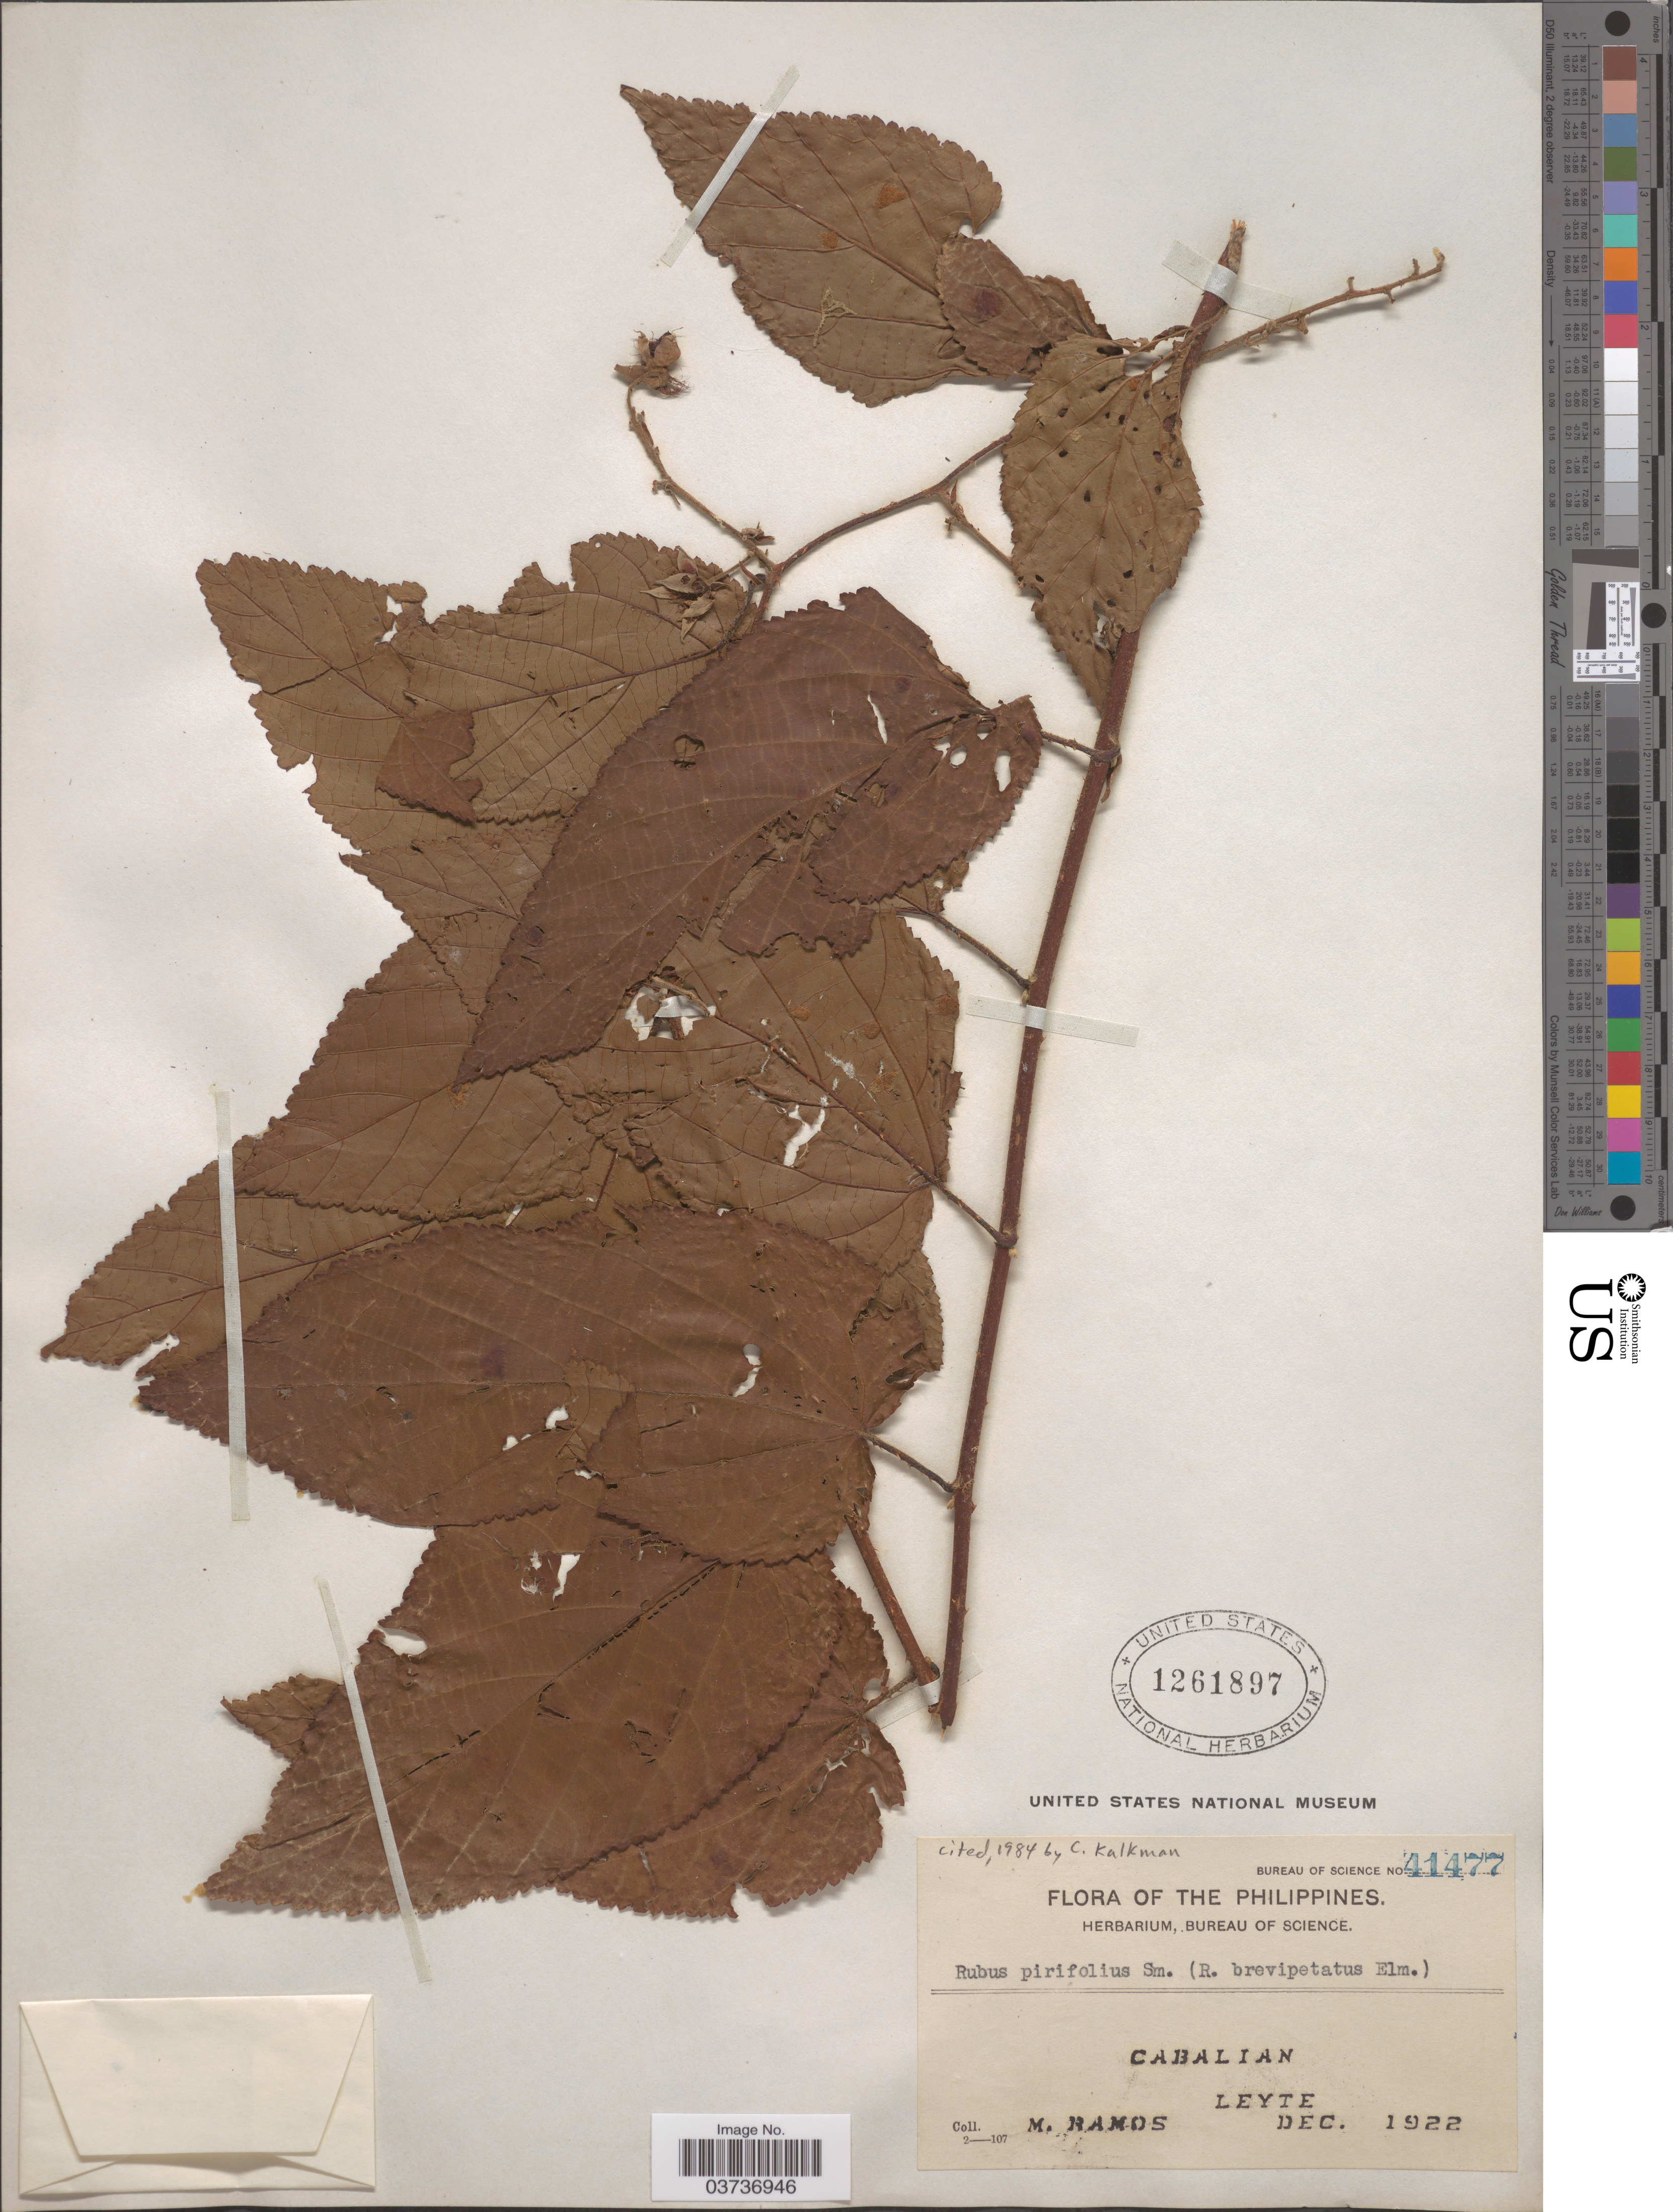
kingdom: Plantae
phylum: Tracheophyta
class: Magnoliopsida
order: Rosales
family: Rosaceae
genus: Rubus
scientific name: Rubus pyrifolius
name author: Sm.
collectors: M. Ramos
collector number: Bureau of Science 41477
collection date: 1922-12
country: Philippines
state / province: Eastern Visayas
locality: Cabalian. Leyte.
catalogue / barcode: US 1261897